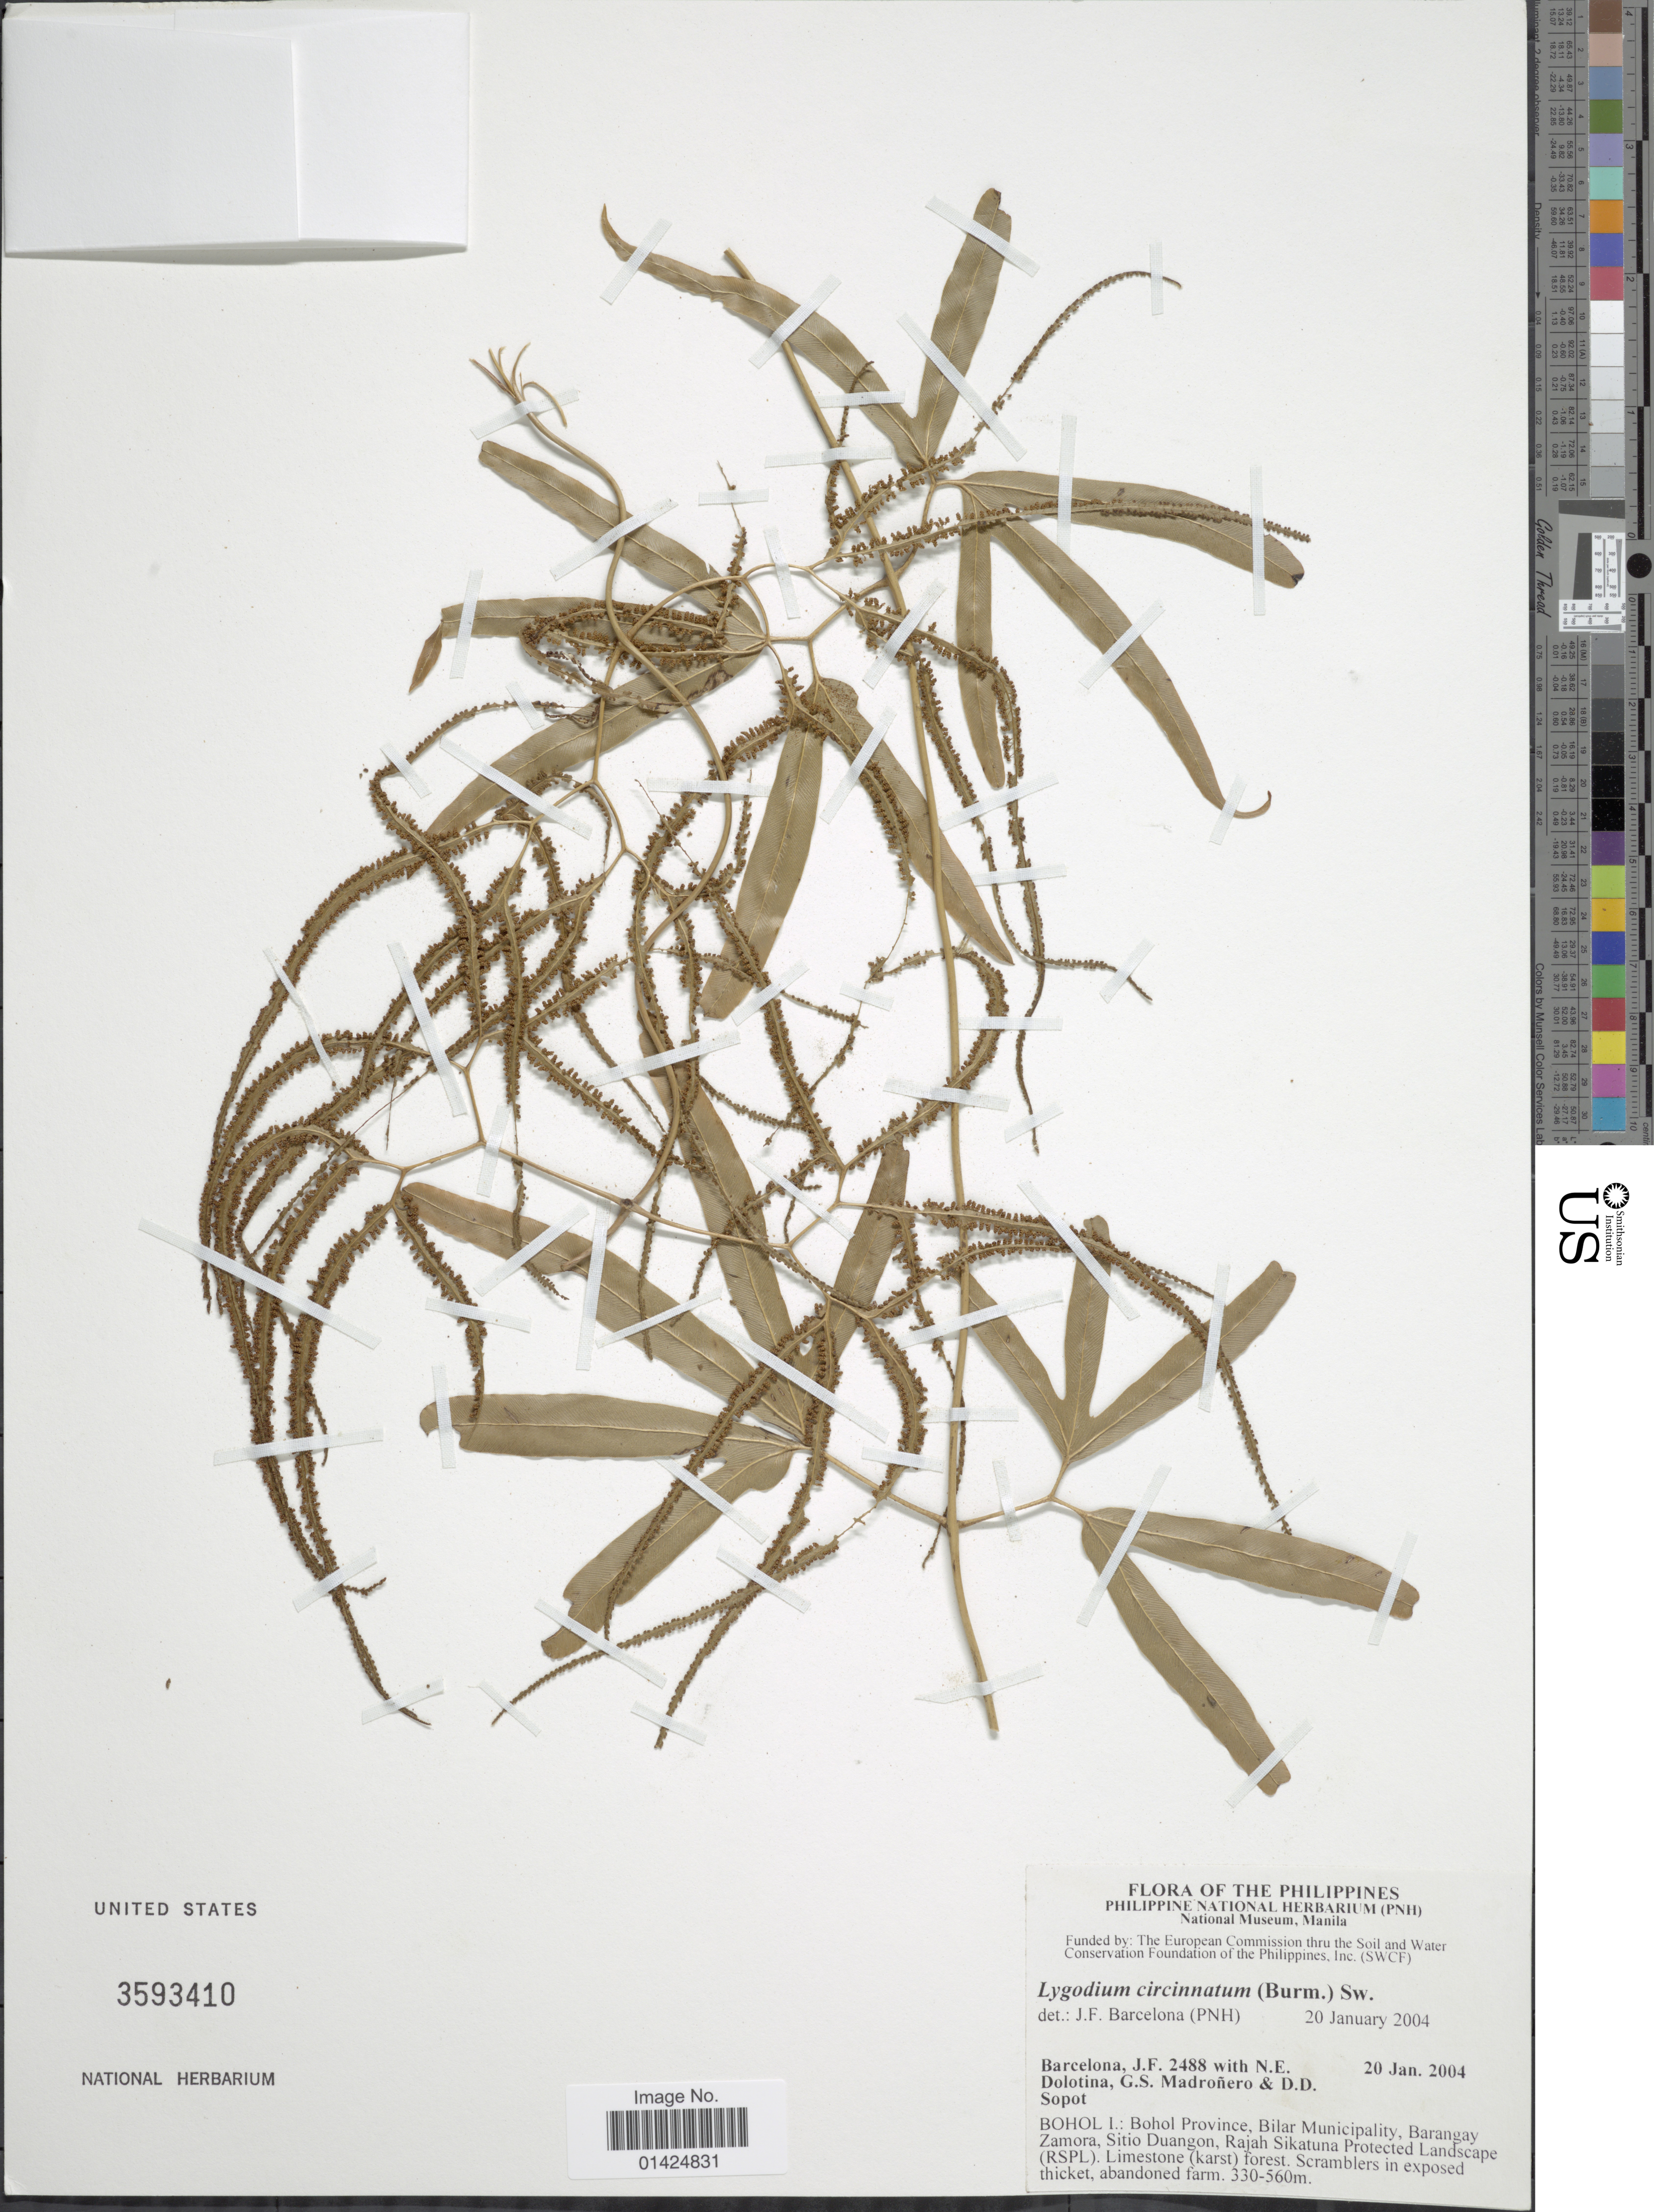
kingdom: Plantae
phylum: Tracheophyta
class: Polypodiopsida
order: Schizaeales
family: Lygodiaceae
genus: Lygodium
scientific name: Lygodium circinnatum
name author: (Burm. f.) Sw.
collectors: J. F. Barcelona, N. Dolotina, G. Madroñero & D. Sopot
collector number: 2488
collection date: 2004-01-20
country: Philippines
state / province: Central Visayas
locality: Bohol l.: Bohol Province, Bilar Municipality, Barangay Zamora, Sitio Duangon, Rajah Sikatuna Protected Landscape (RSPL).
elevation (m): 330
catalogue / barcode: US 3593410